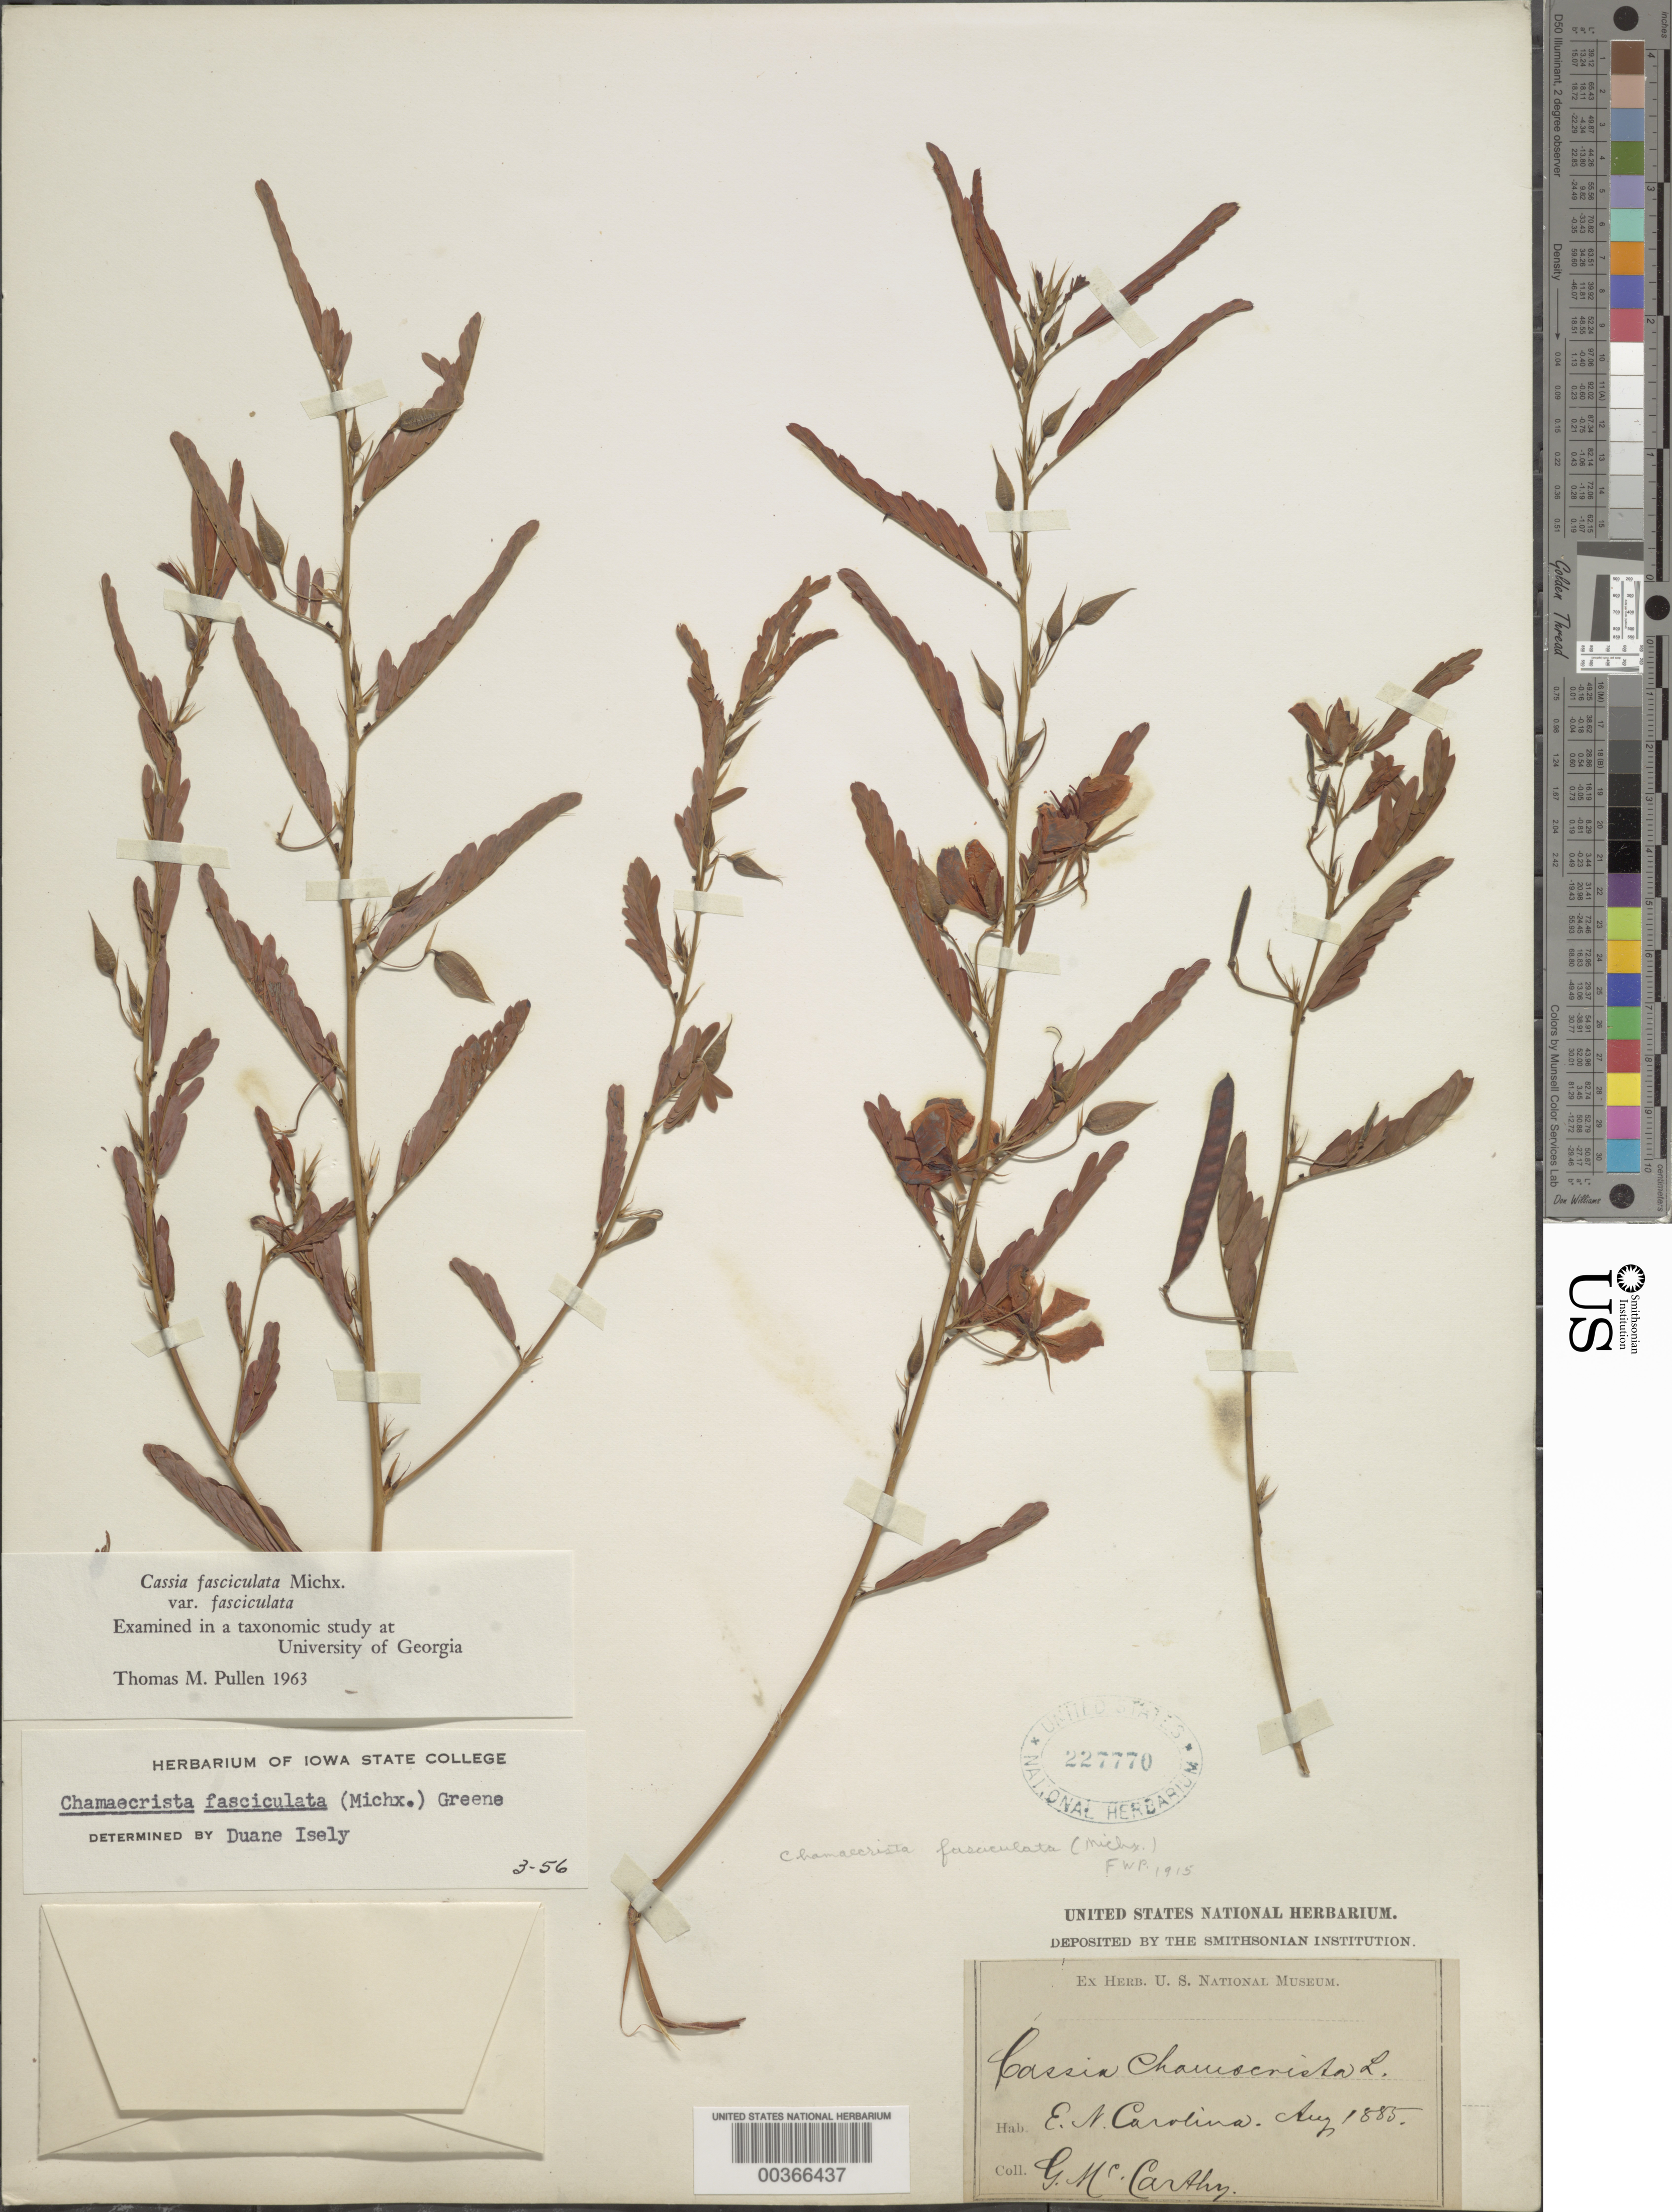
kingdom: Plantae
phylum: Tracheophyta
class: Magnoliopsida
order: Fabales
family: Fabaceae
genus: Chamaecrista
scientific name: Chamaecrista fasciculata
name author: (Michx.) Greene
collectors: G. McCarthy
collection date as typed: Aug 1885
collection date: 1885-08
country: United States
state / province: North Carolina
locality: East n. carolina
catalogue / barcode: US 227770